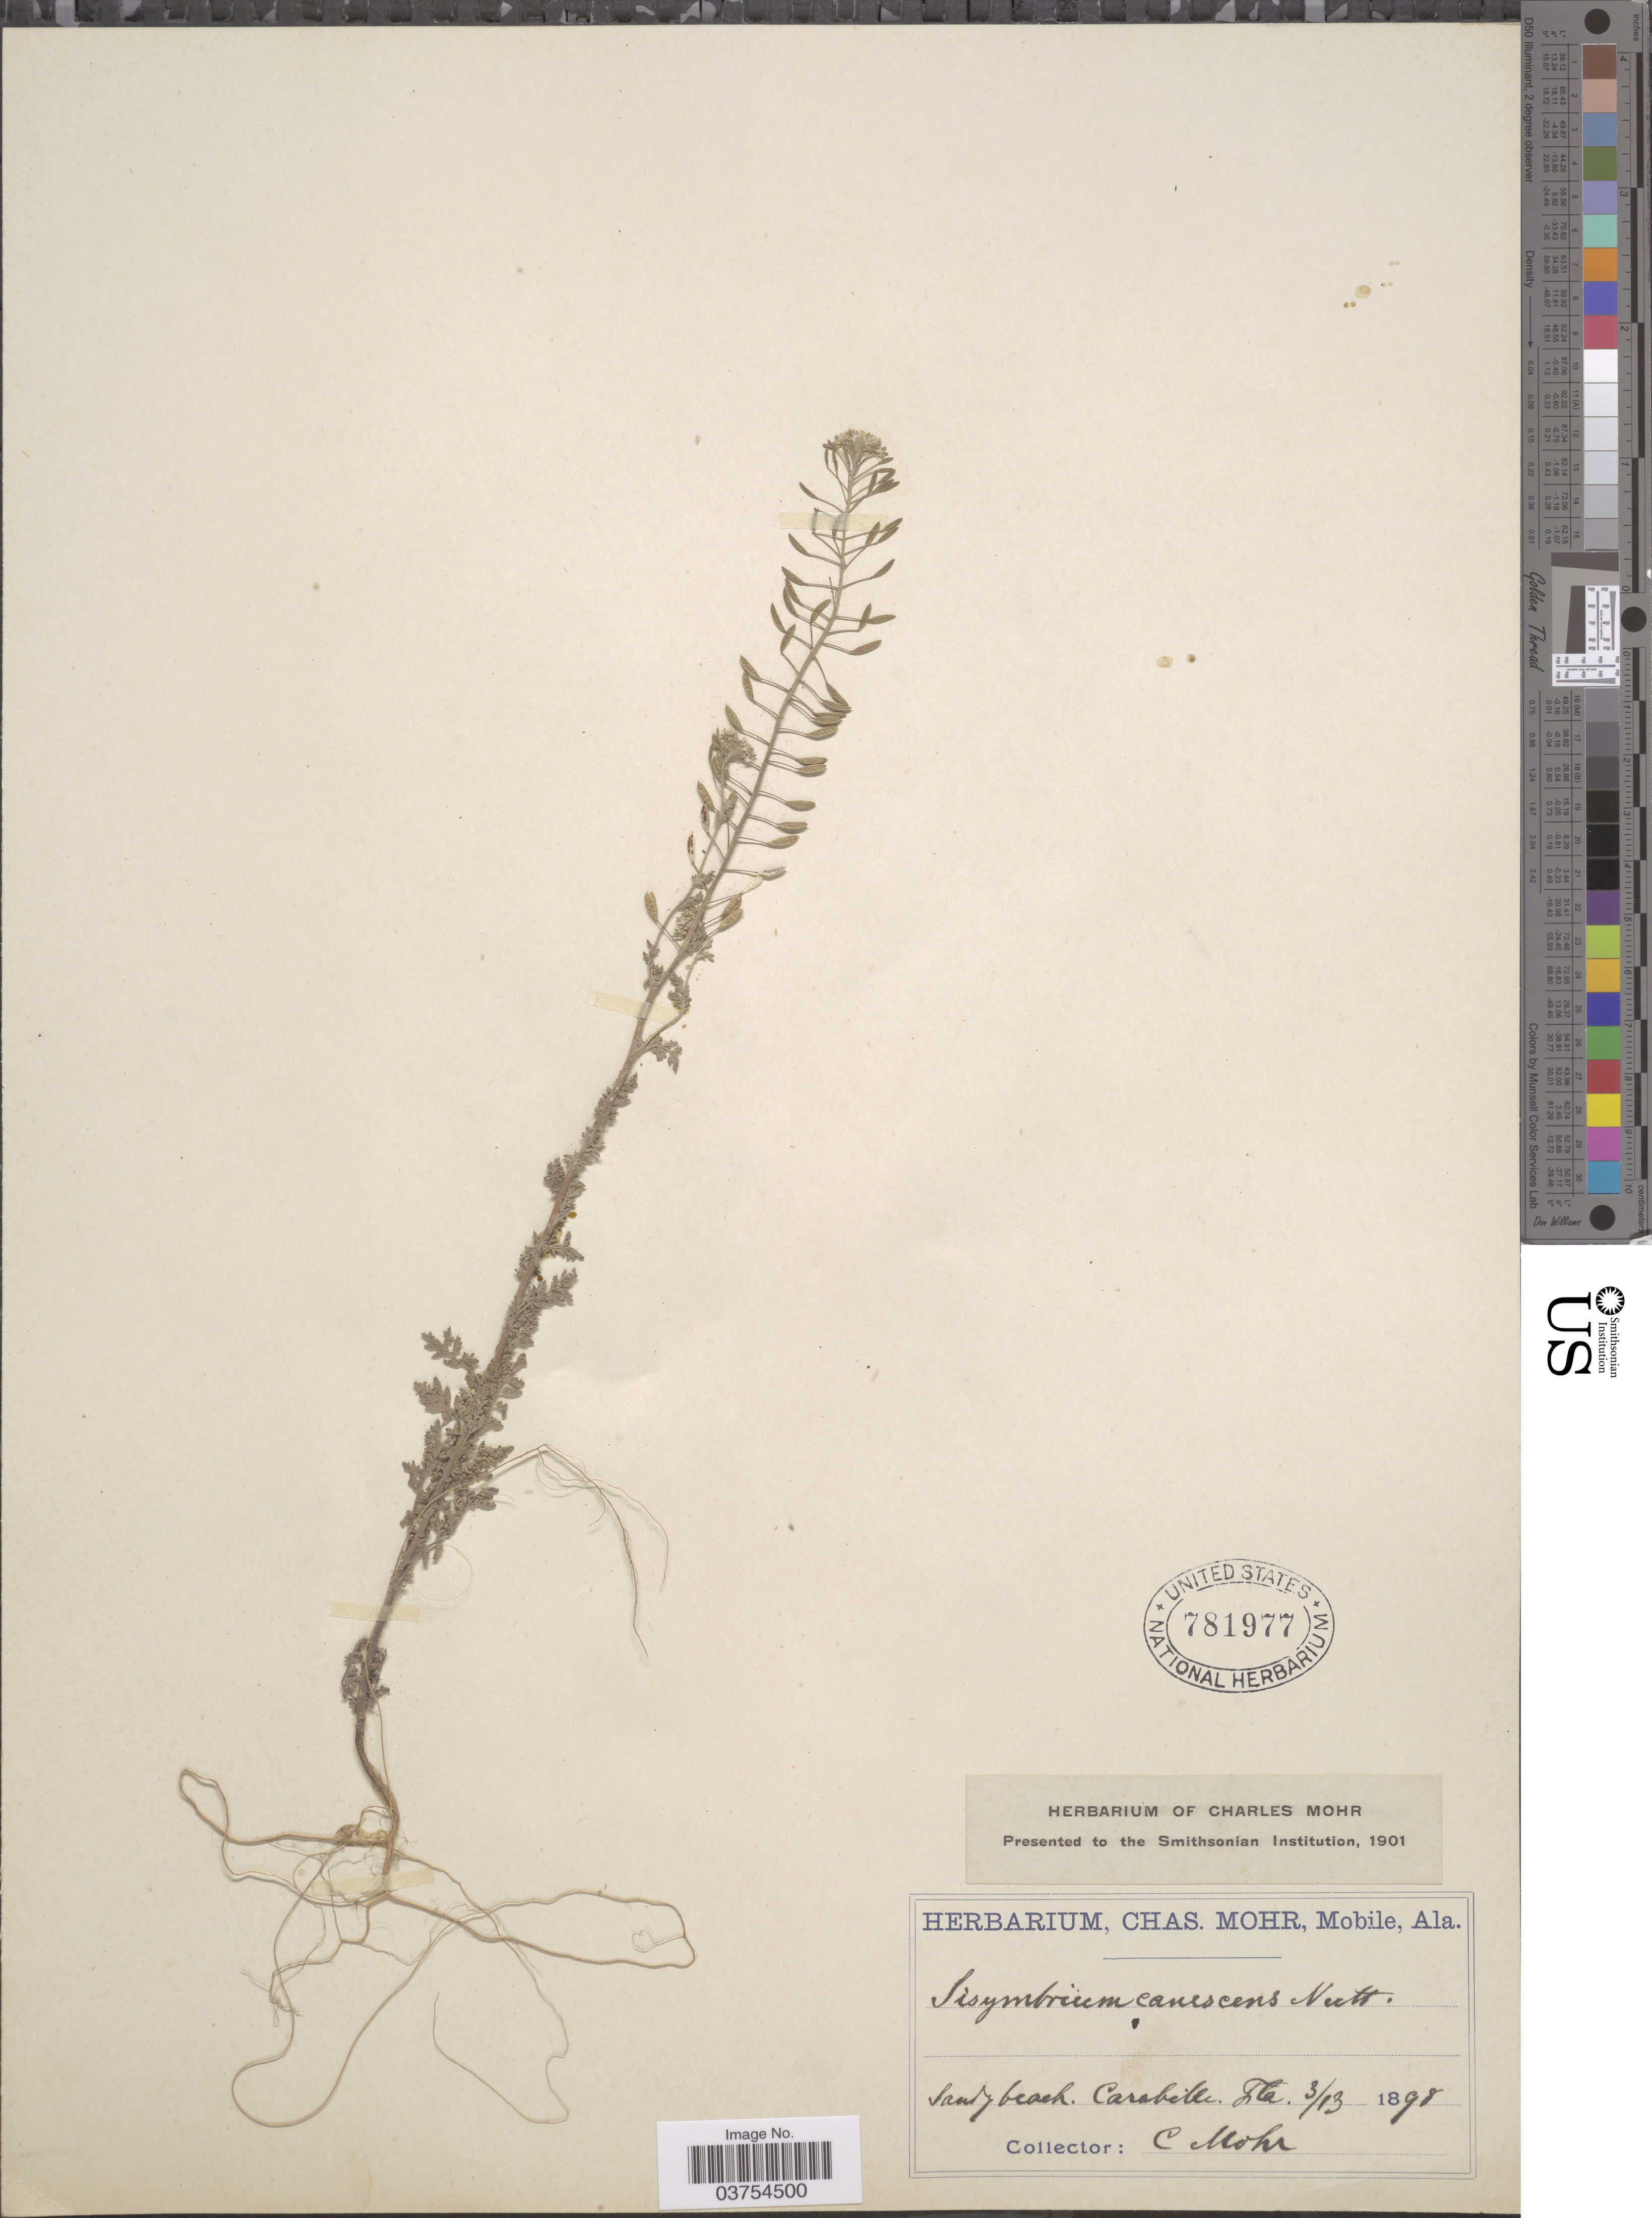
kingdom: Plantae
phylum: Tracheophyta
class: Magnoliopsida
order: Brassicales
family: Brassicaceae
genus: Descurainia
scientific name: Descurainia pinnata subsp. typica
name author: (C.A. Mey.) Detling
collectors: C. T. Mohr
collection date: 1898-03-13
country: United States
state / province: Florida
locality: Sandy beach. Carabelle.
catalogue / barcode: US 781977